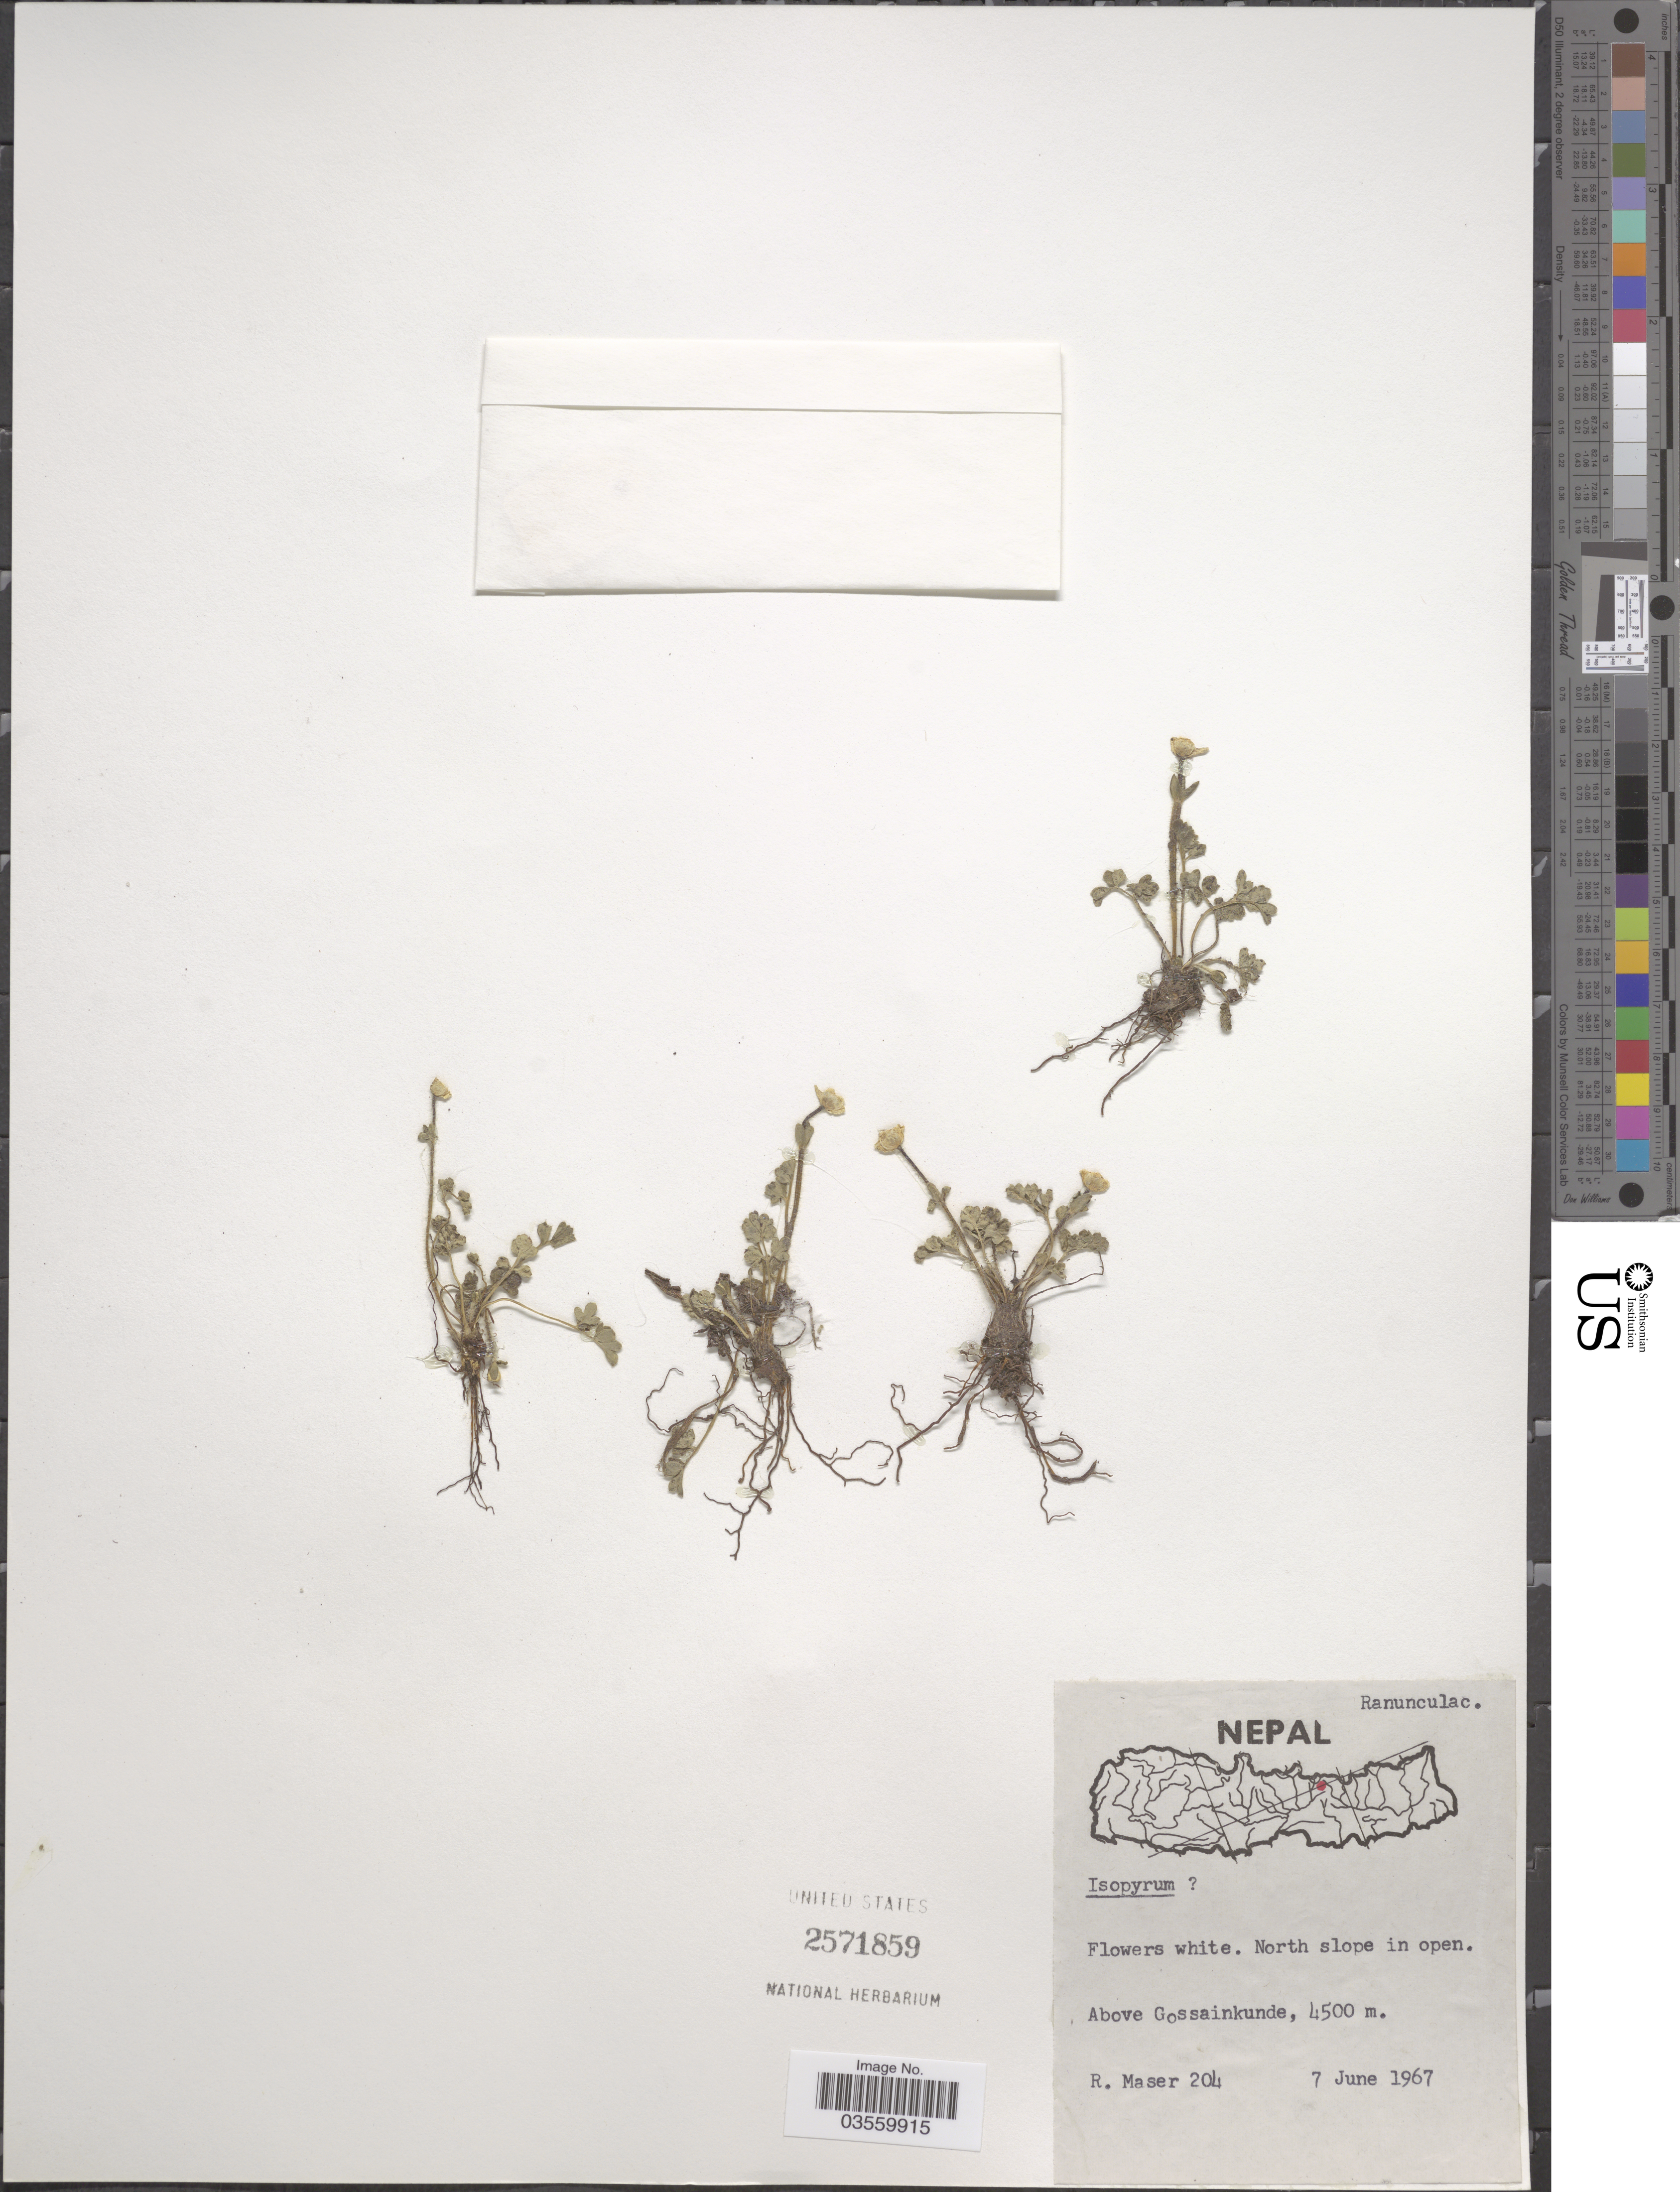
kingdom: Plantae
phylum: Tracheophyta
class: Magnoliopsida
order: Ranunculales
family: Ranunculaceae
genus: Isopyrum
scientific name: Isopyrum sp.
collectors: R. Maser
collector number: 204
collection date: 1967-06-07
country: Nepal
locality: Above Gossainkunde.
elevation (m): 4500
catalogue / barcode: US 2571859